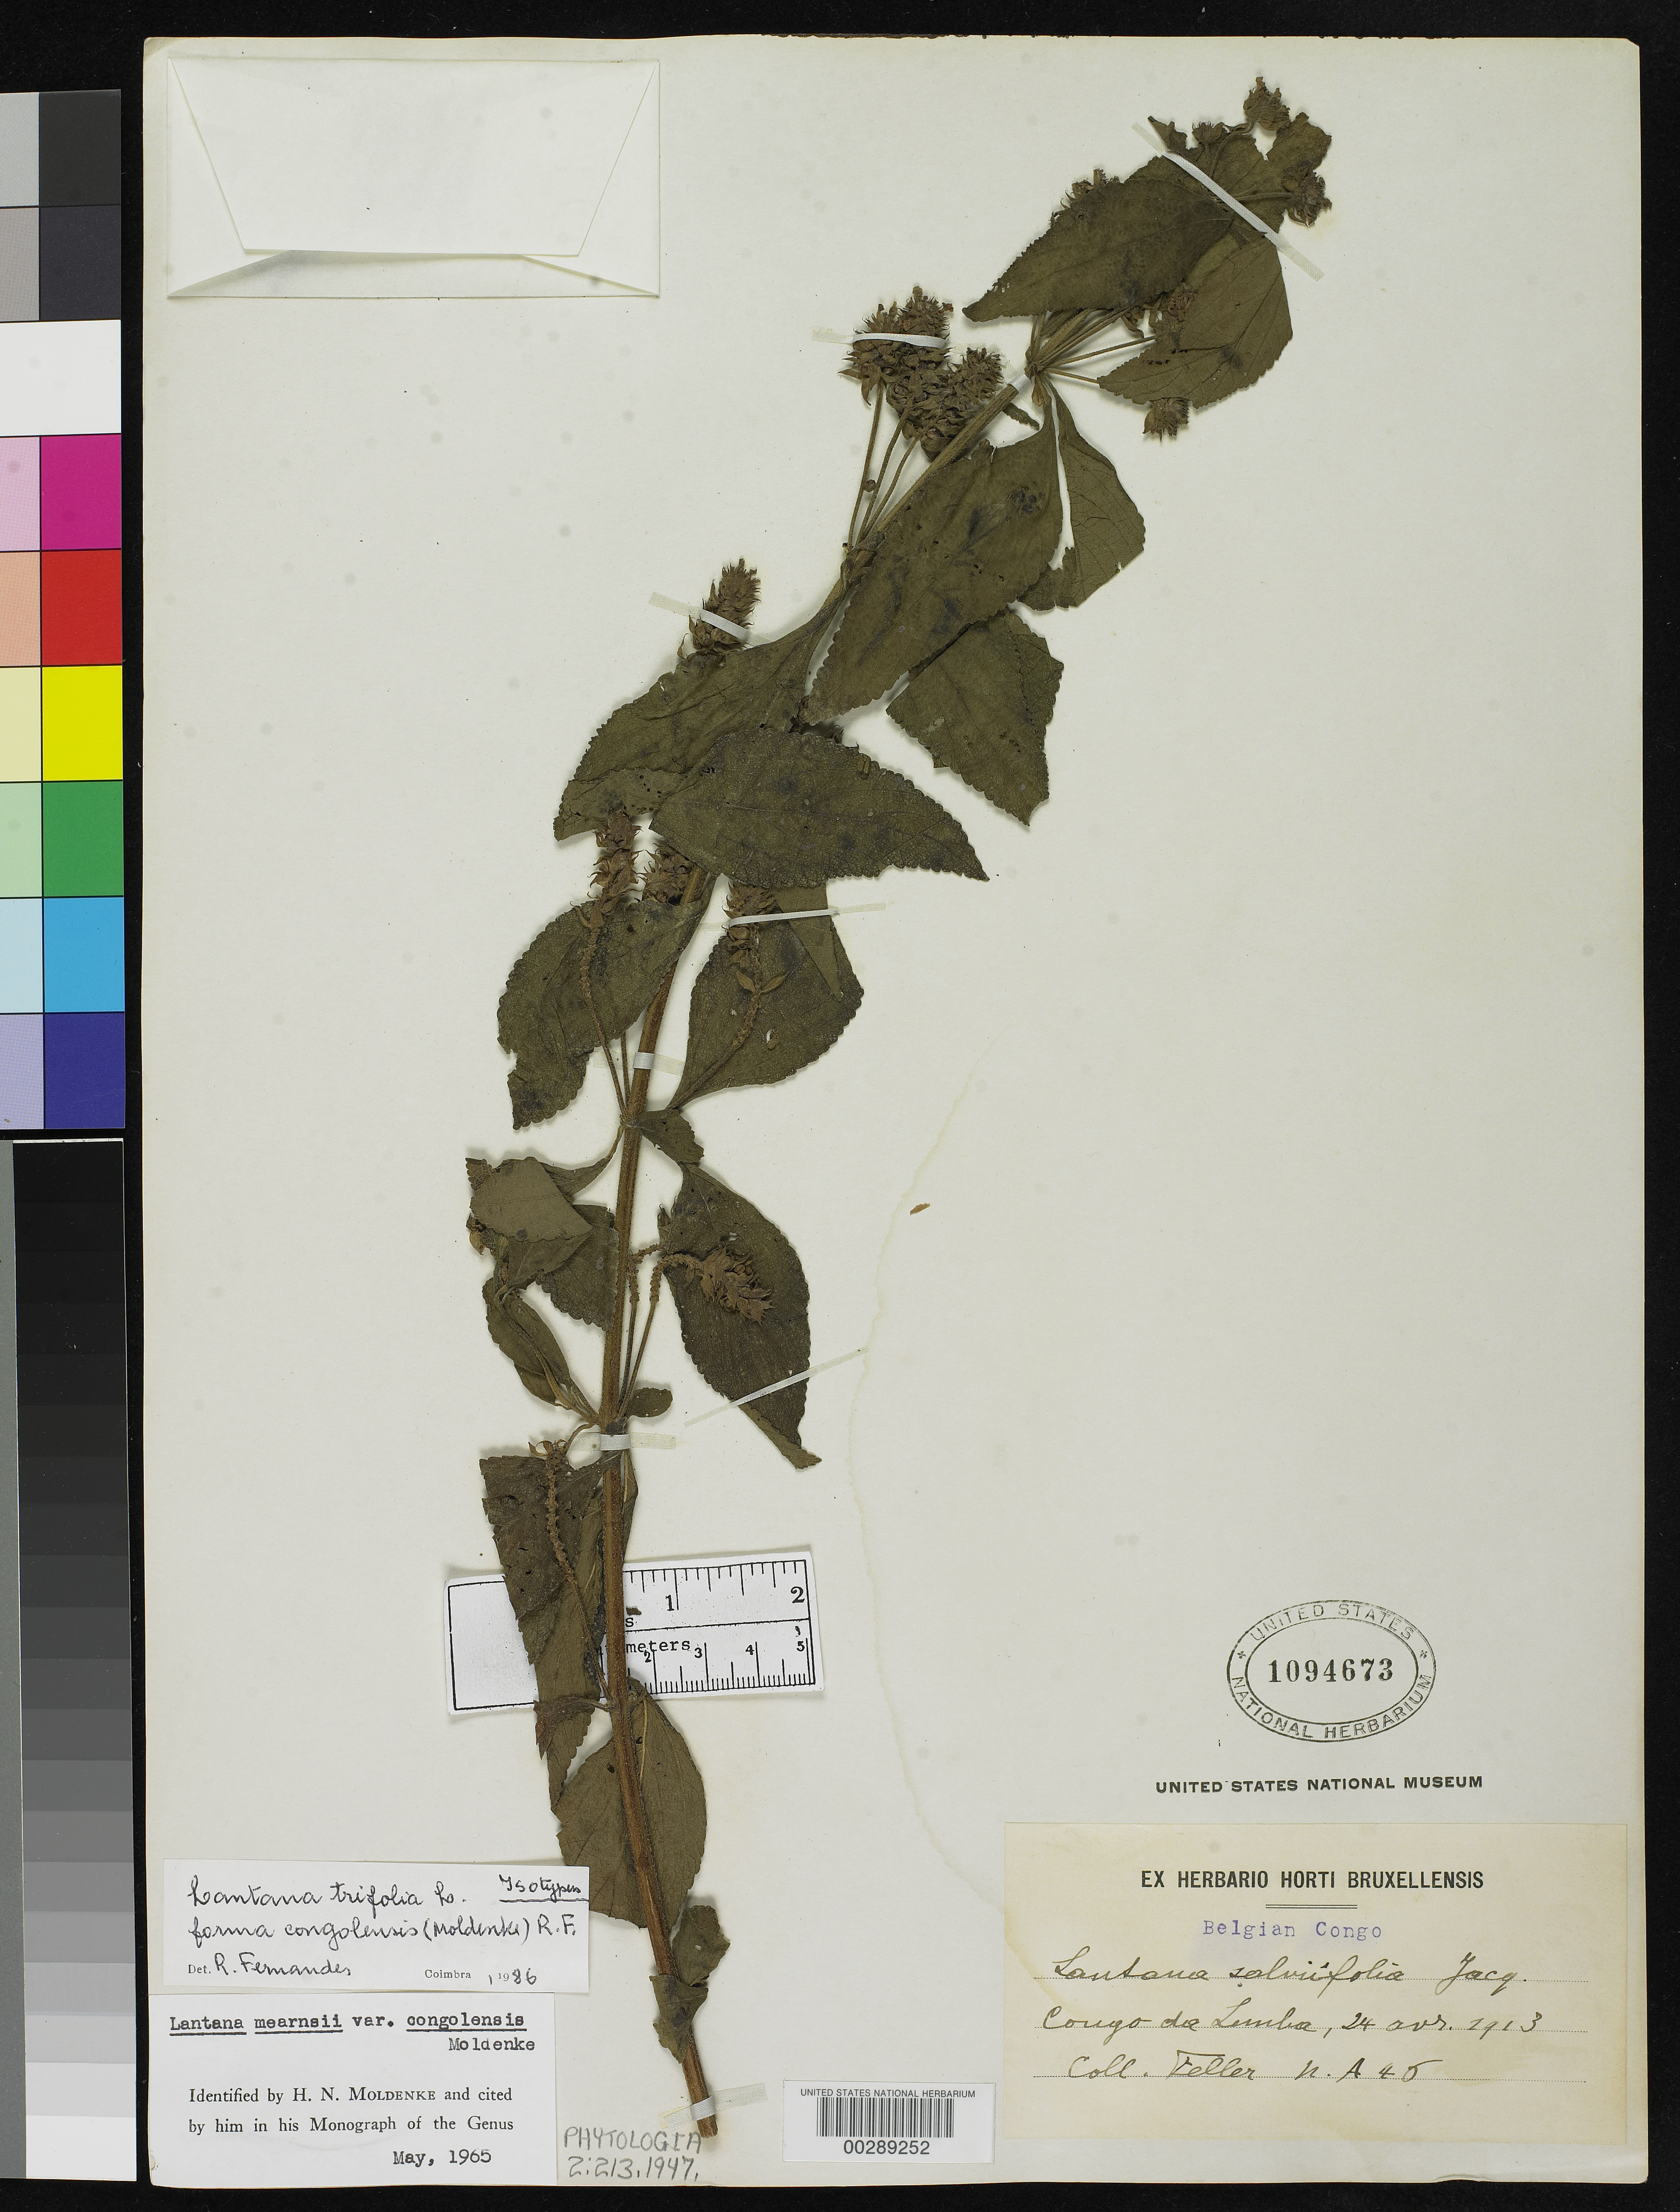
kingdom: Plantae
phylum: Tracheophyta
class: Magnoliopsida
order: Lamiales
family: Verbenaceae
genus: Lantana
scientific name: Lantana mearnsii var. congolensis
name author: Moldenke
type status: Isotype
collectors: R. Feller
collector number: A 46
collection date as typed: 24 Apr 1913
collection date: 1913-04-24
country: Congo, Democratic Republic of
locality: Congo de Lemba.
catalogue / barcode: US 1094673